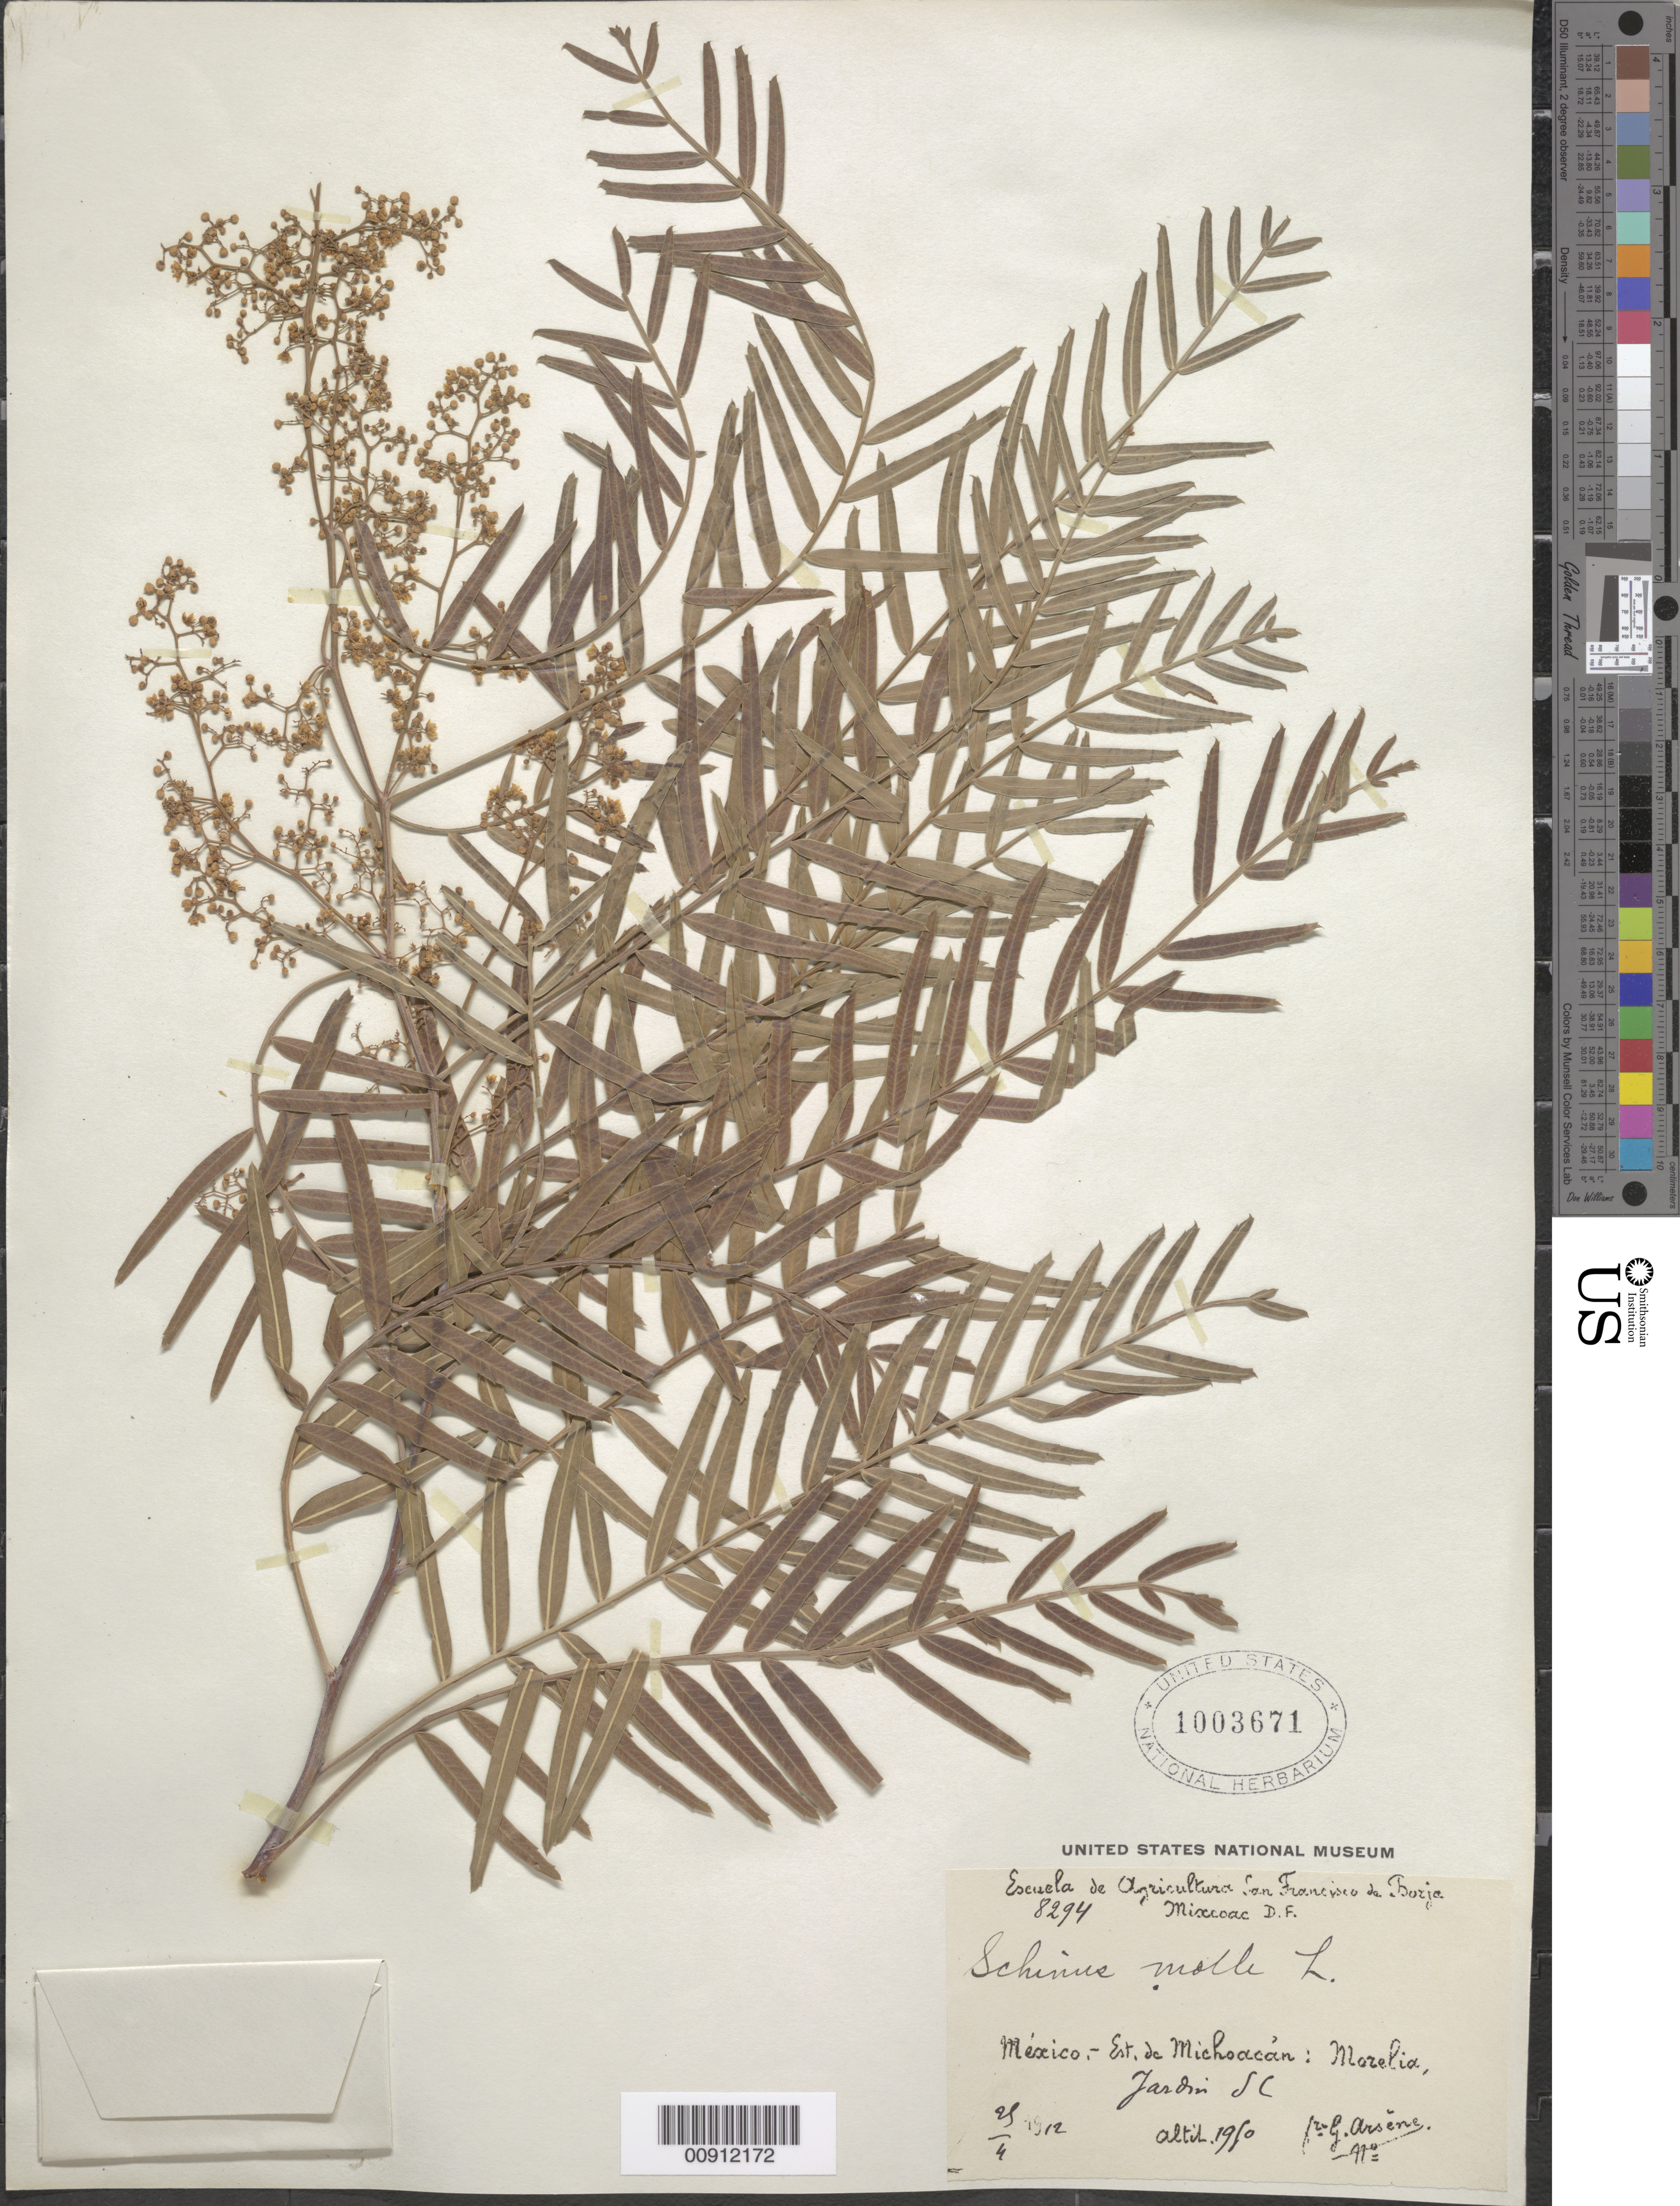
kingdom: Plantae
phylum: Tracheophyta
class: Magnoliopsida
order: Sapindales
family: Anacardiaceae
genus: Schinus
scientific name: Schinus areira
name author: L.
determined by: Mitchell, John D.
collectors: Bro. G. Arsène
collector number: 8294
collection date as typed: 25 Apr 1912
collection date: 1912-04-25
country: Mexico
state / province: Michoacán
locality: Est. de Michoacán: Morrelia, Jardin SC.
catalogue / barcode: US 1003671